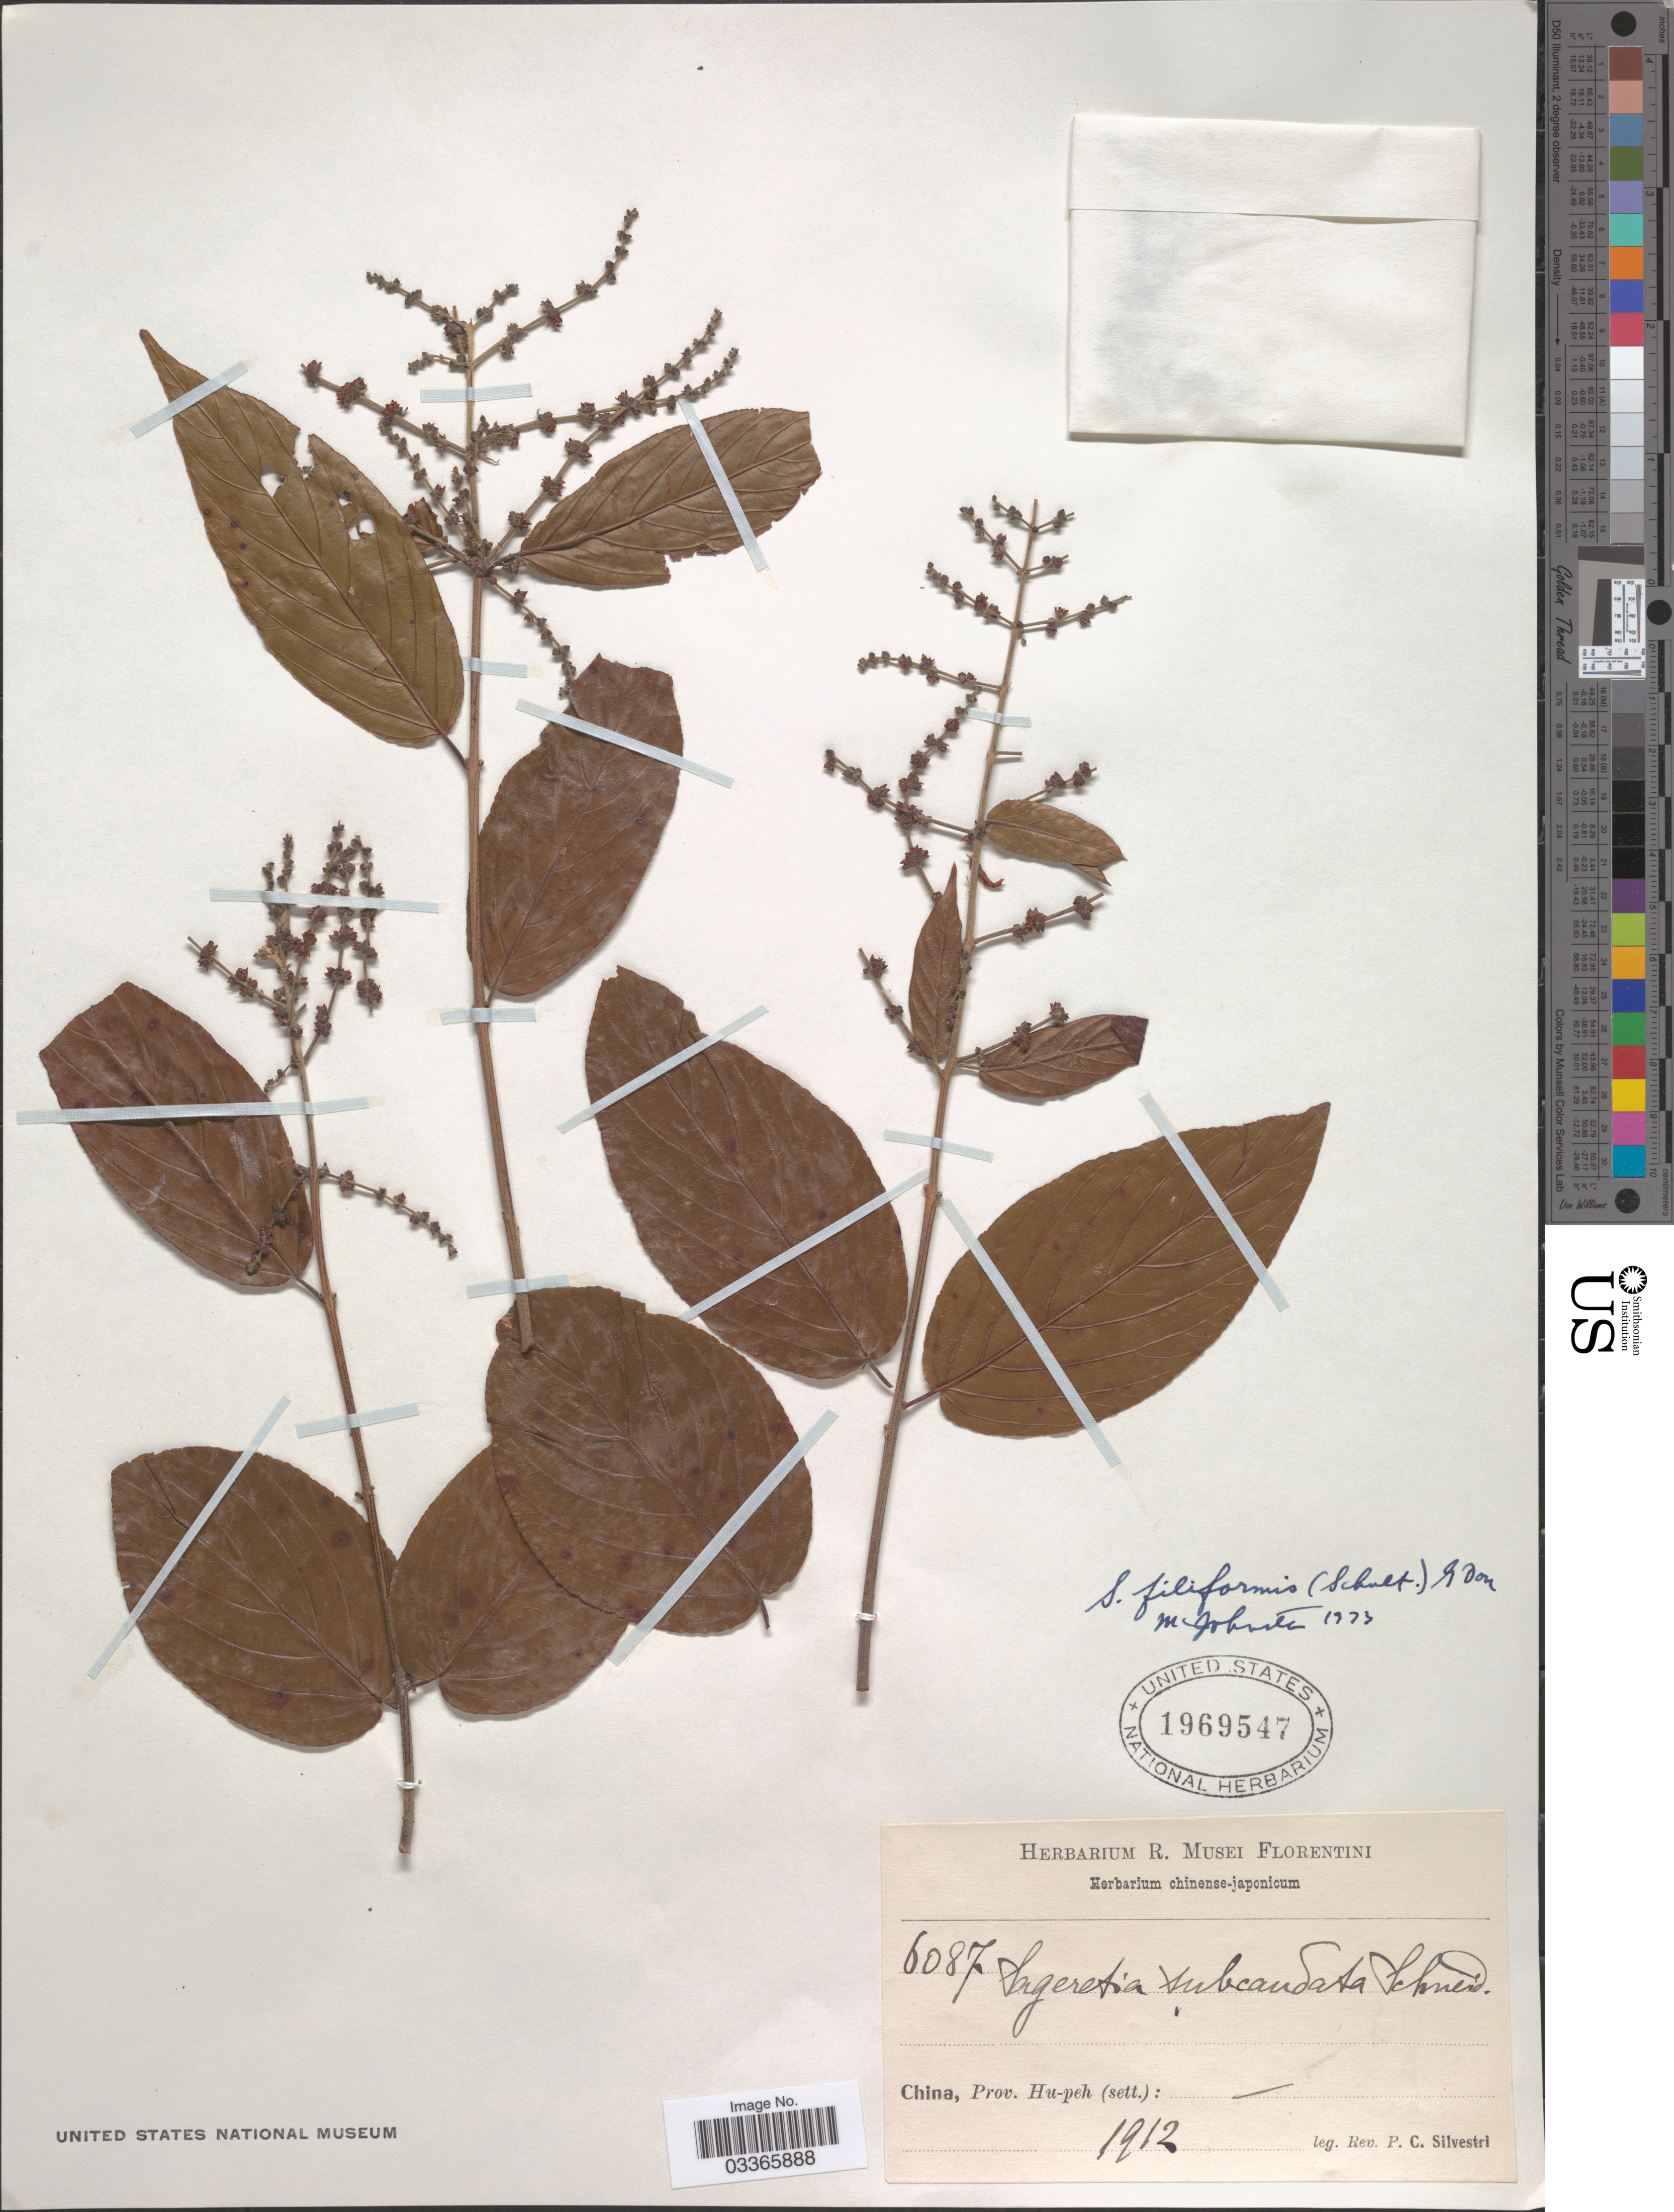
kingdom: Plantae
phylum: Tracheophyta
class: Magnoliopsida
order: Rosales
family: Rhamnaceae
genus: Sageretia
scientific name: Sageretia filiformis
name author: (Roth) G. Don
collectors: P. Silvestri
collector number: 6087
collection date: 1912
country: China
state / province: Hubei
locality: Prov. Hu-peh (sett.)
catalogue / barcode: US 1969547